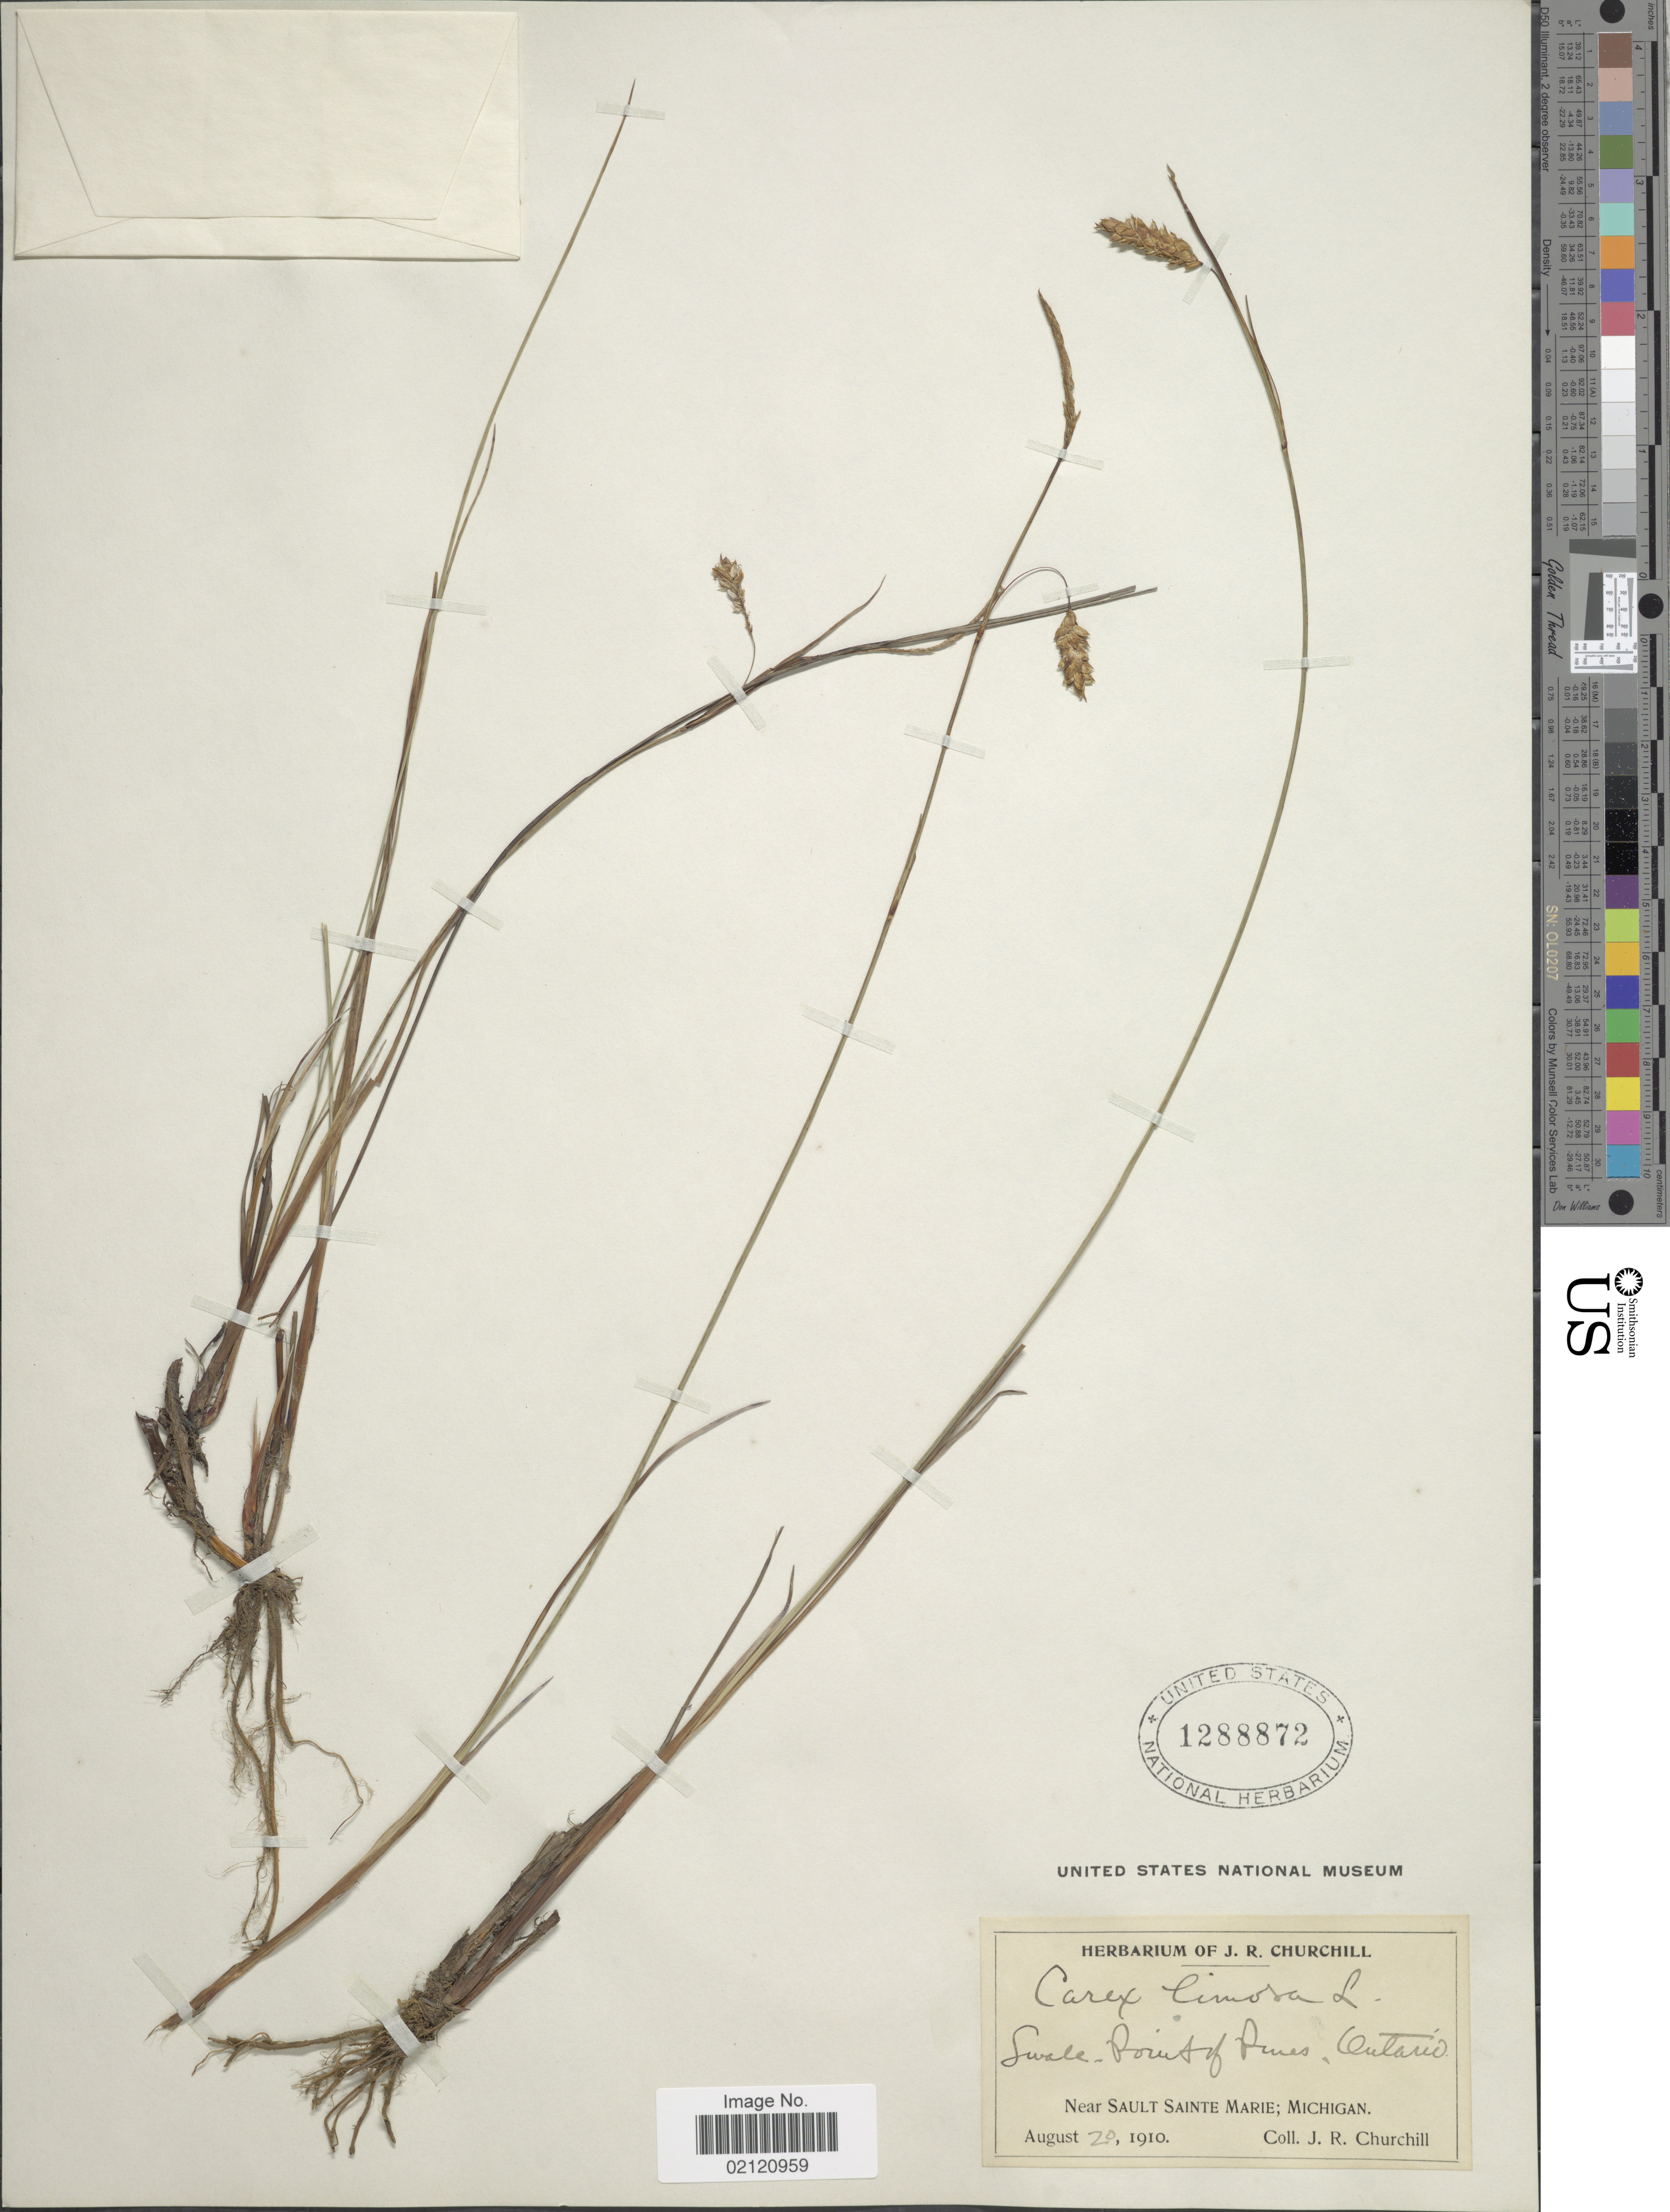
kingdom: Plantae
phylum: Tracheophyta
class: Liliopsida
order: Poales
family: Cyperaceae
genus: Carex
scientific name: Carex limosa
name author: L.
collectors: J. Churchill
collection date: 1910-08-20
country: Canada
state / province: Ontario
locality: Near Sault Sainte Marie, Michigan. Point of Dunes, Ontario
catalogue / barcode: US 1288872